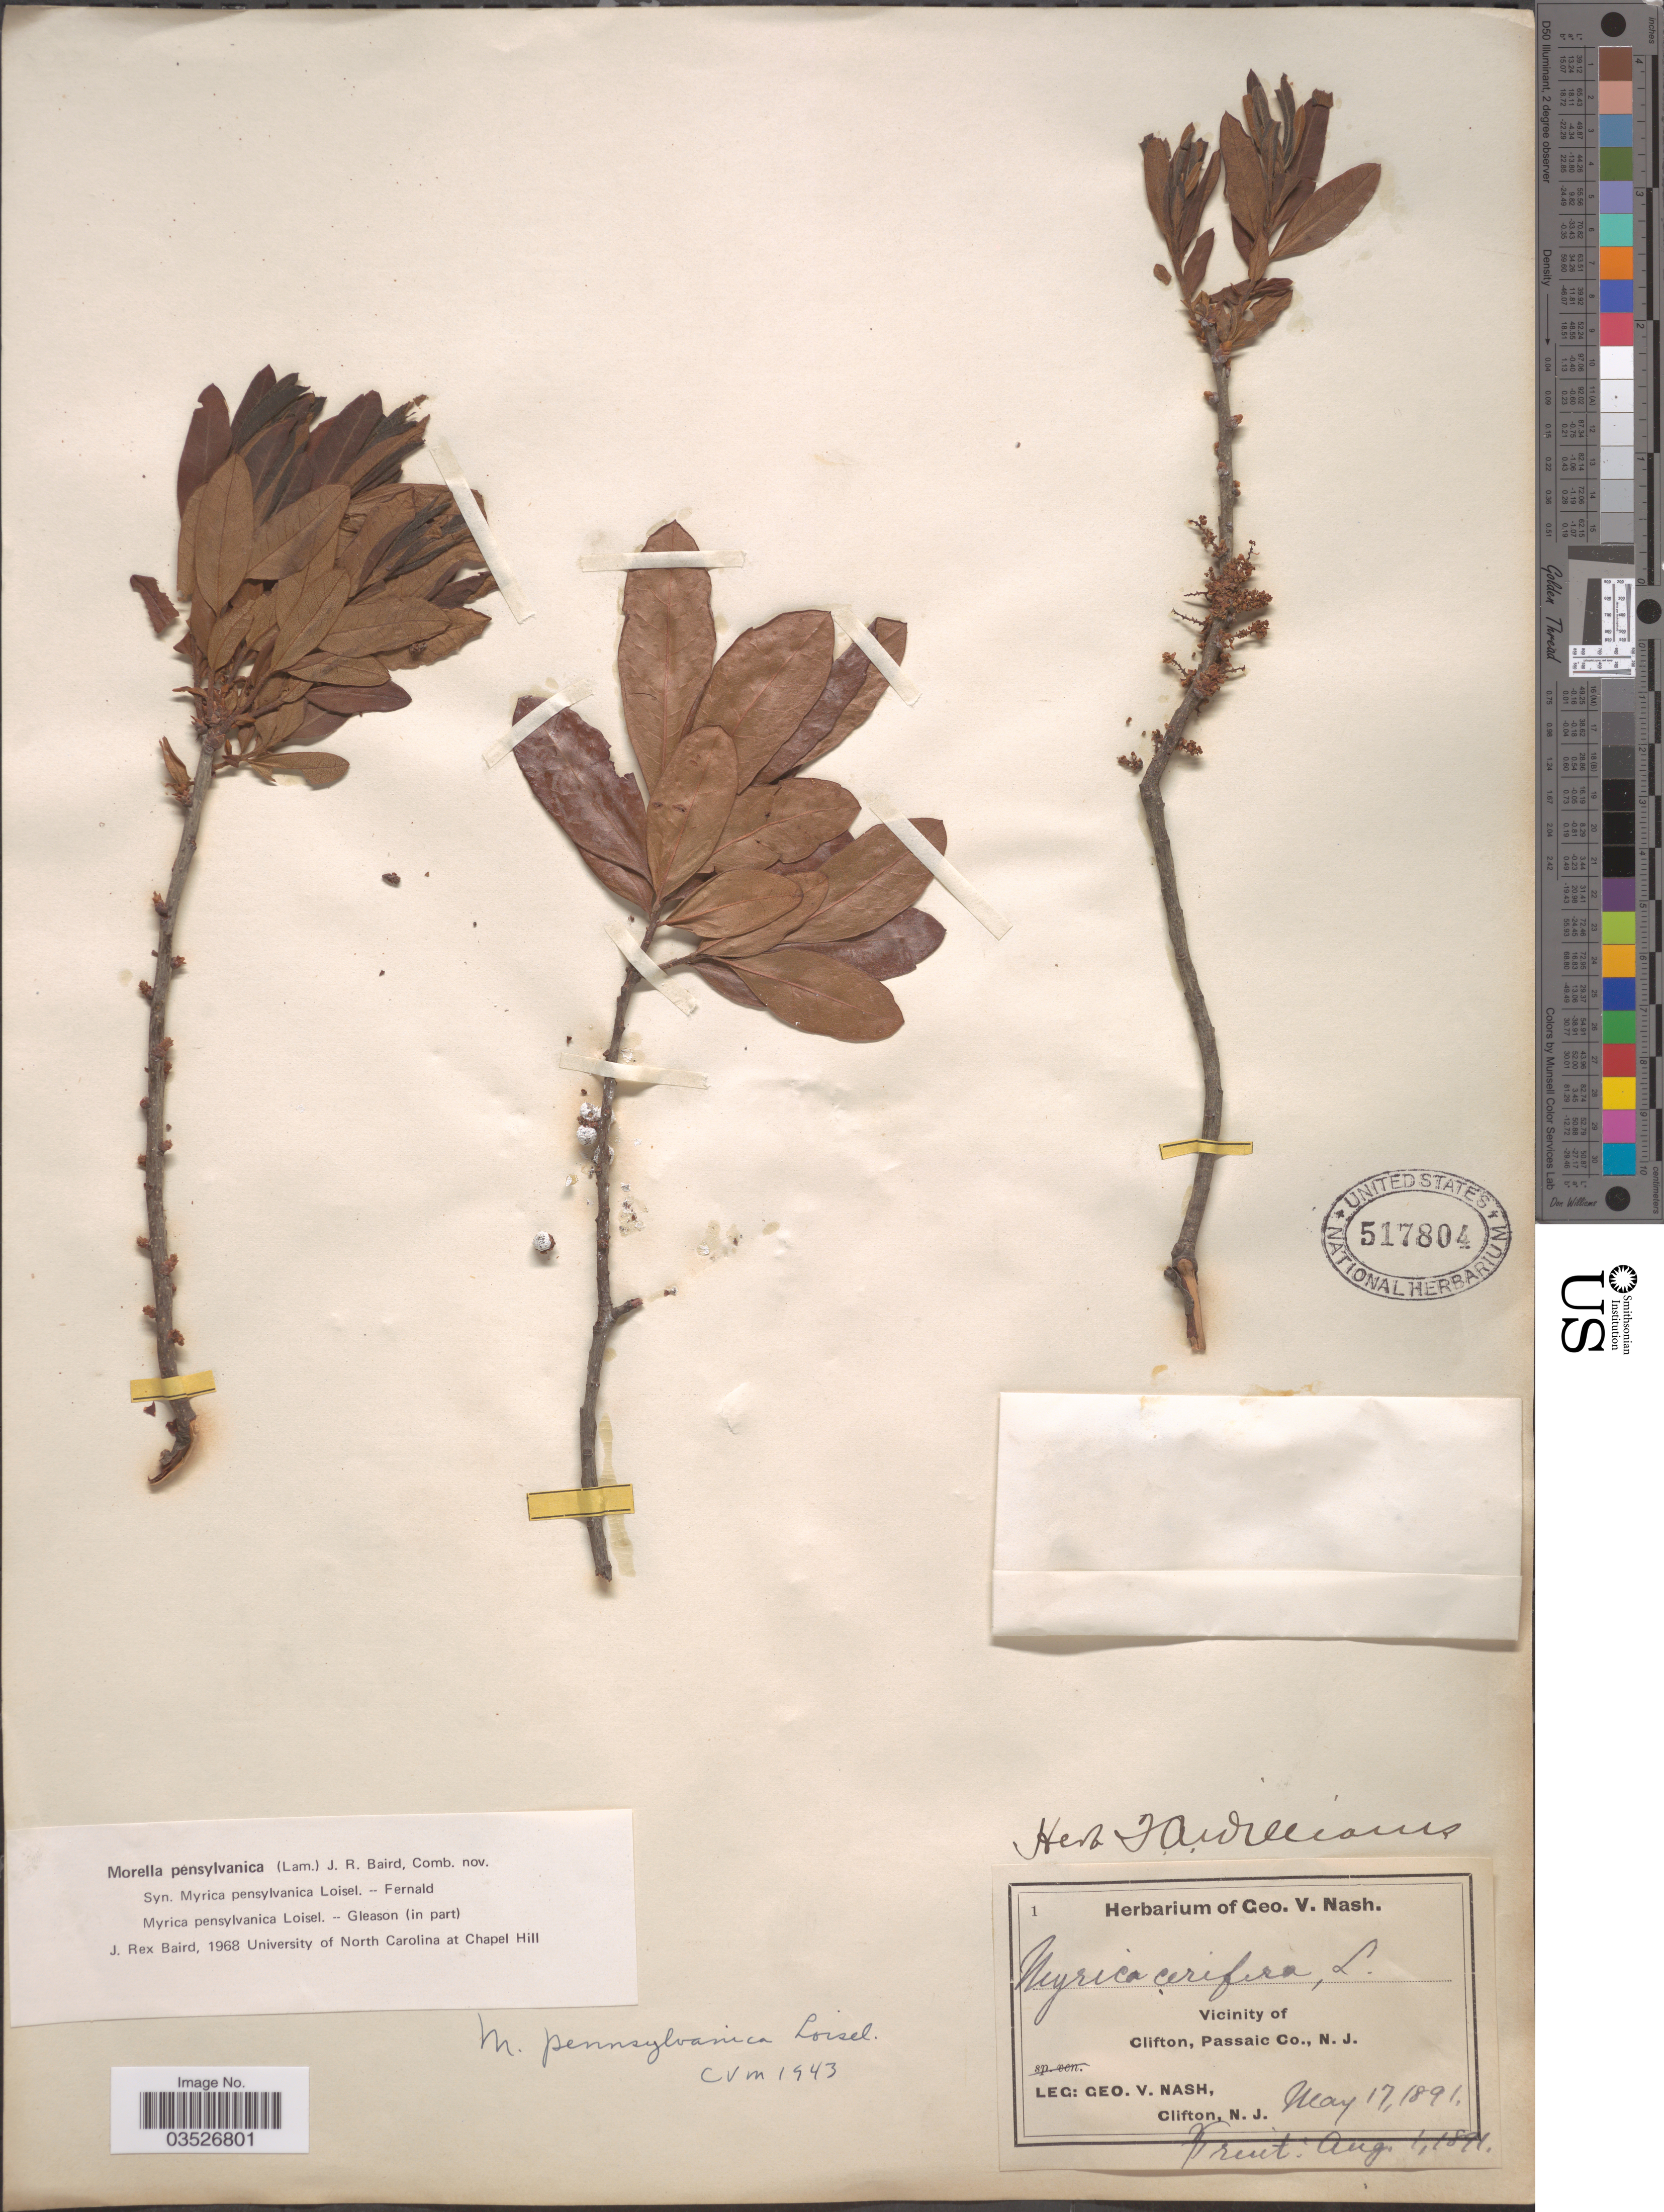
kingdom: Plantae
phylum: Tracheophyta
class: Magnoliopsida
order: Fagales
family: Myricaceae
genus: Morella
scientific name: Morella pensylvanica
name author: (Mirb.) Kartesz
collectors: G. V. Nash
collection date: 1891-05-17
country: United States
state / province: New Jersey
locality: Vicinity of Clifton, Passaic Co.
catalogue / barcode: US 517804